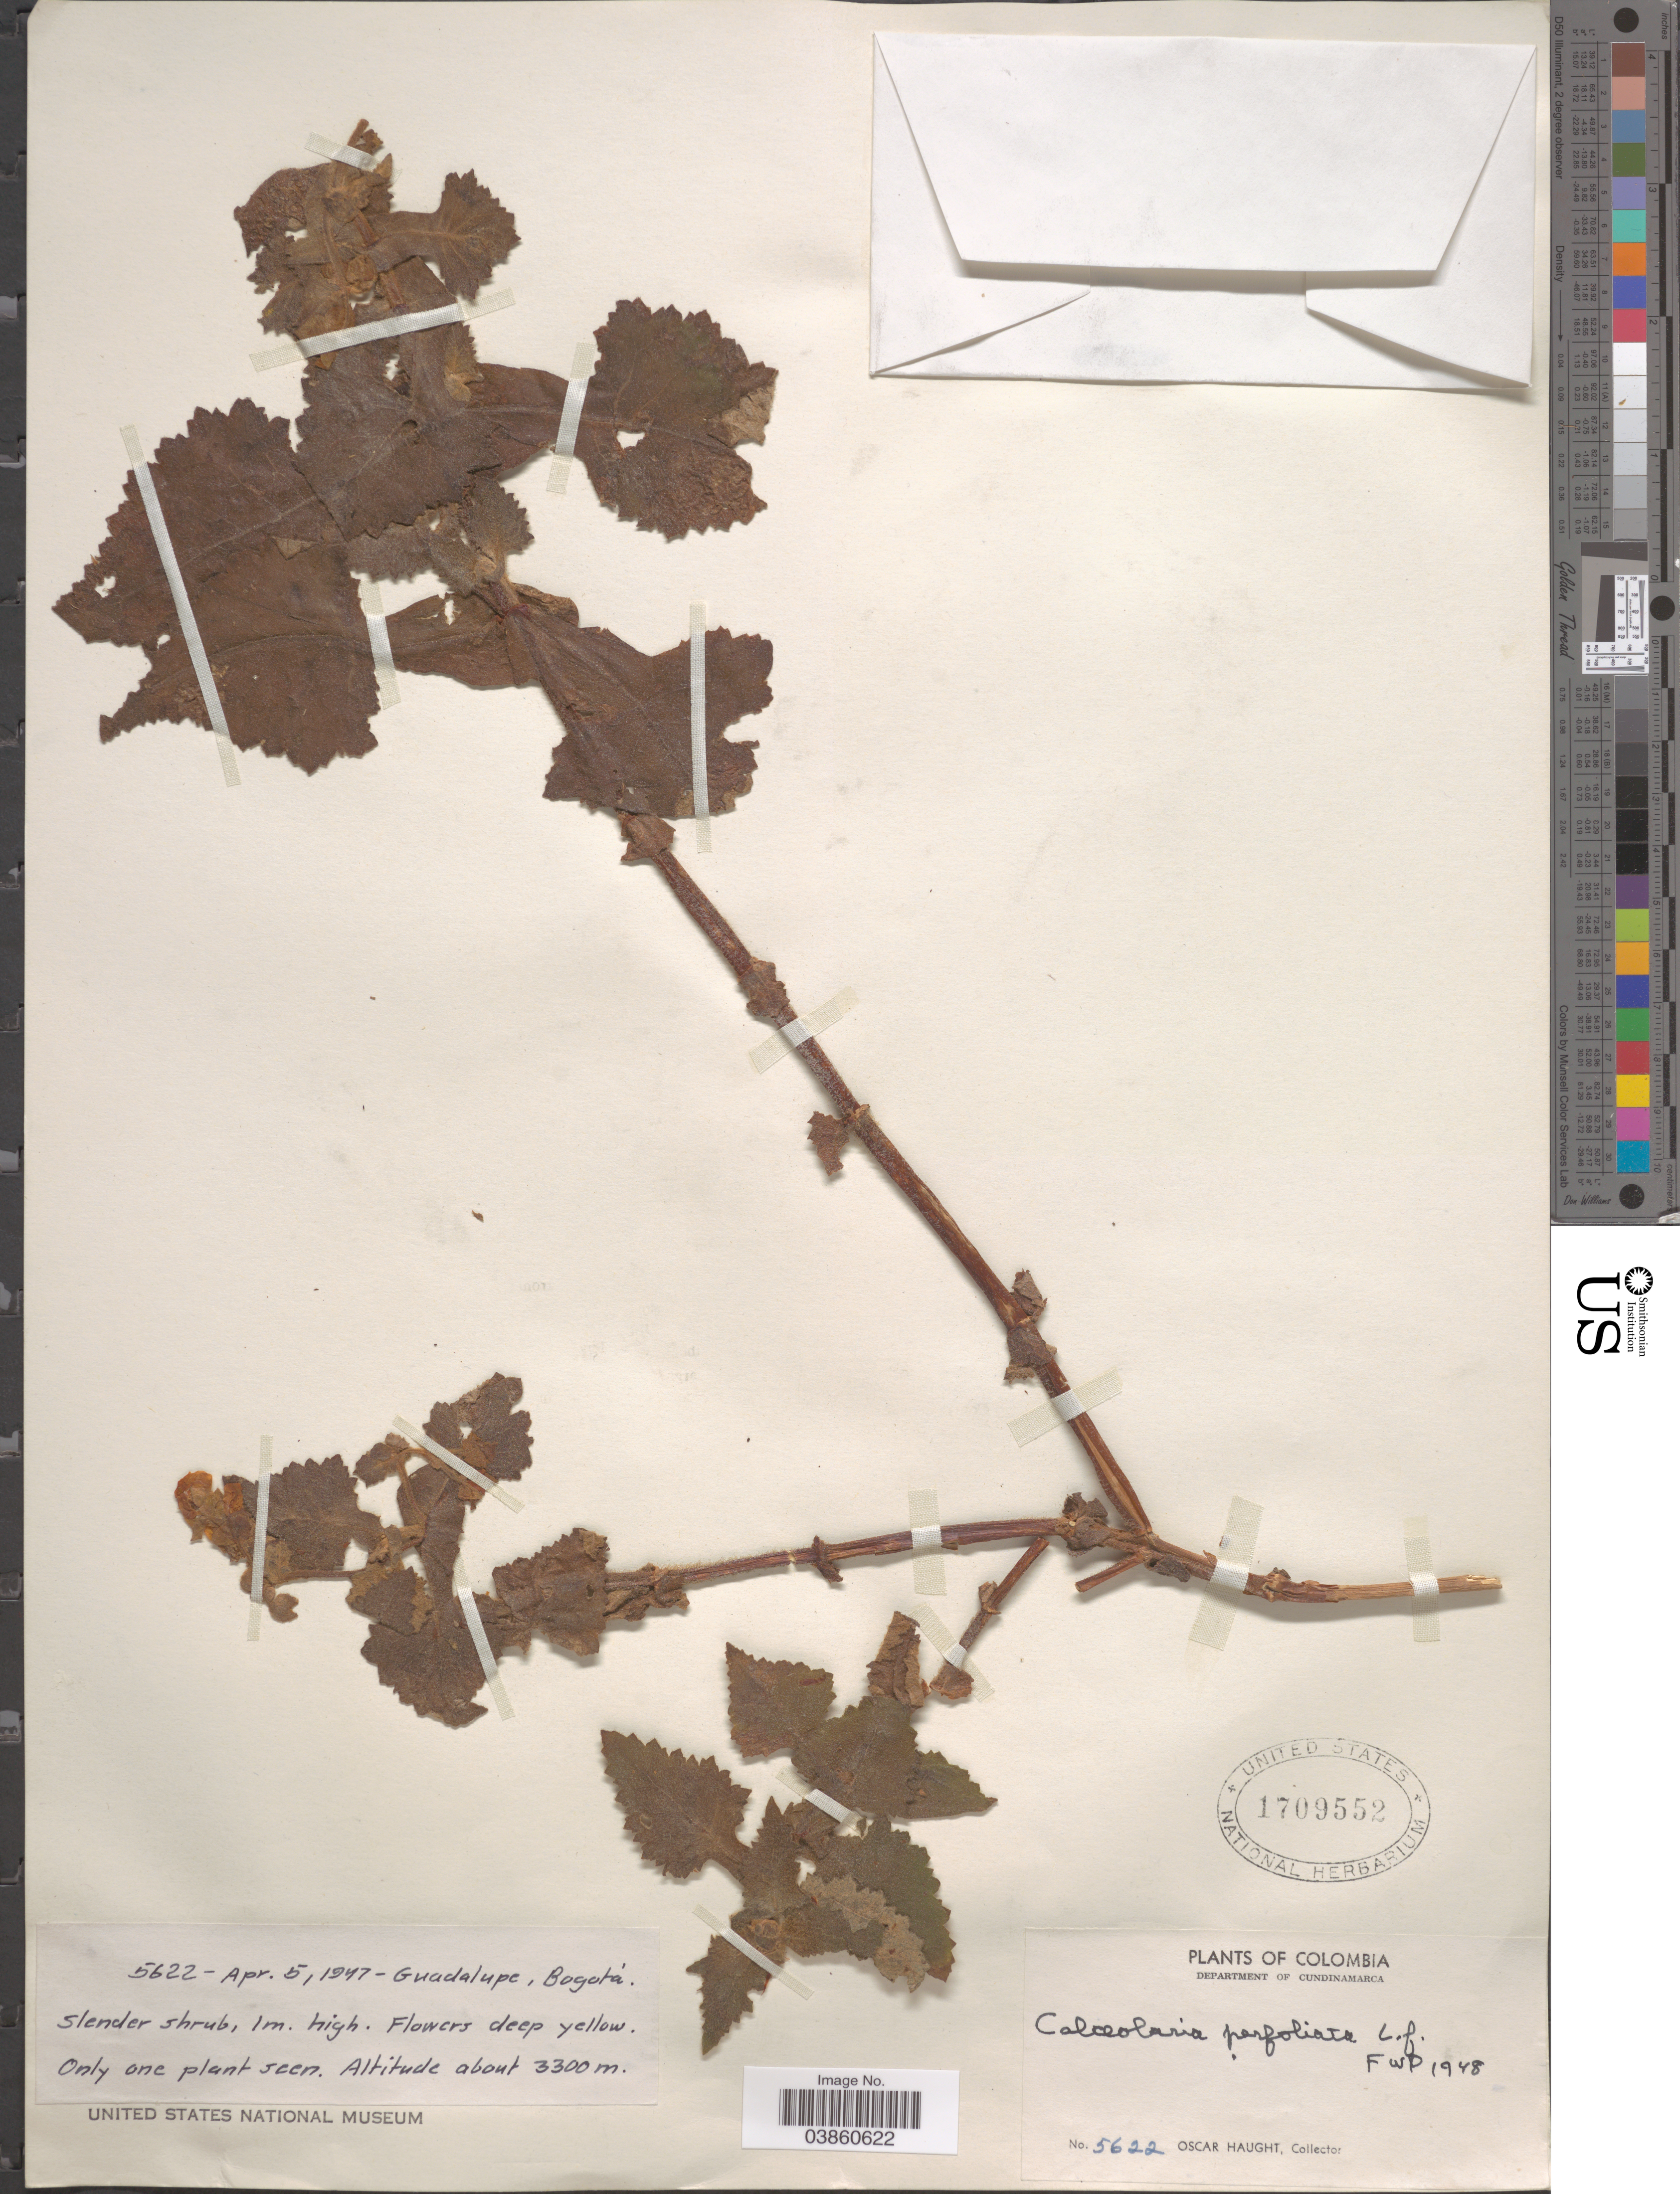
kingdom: Plantae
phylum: Tracheophyta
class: Magnoliopsida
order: Lamiales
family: Calceolariaceae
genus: Calceolaria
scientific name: Calceolaria perfoliata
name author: L. f.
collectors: O. L. Haught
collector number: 5622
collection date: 1947-04-05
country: Colombia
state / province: Cundinamarca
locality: Guadalupe, Bogotá. [unsure placement] Department of Cundinamarca.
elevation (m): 3300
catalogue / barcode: US 1709552